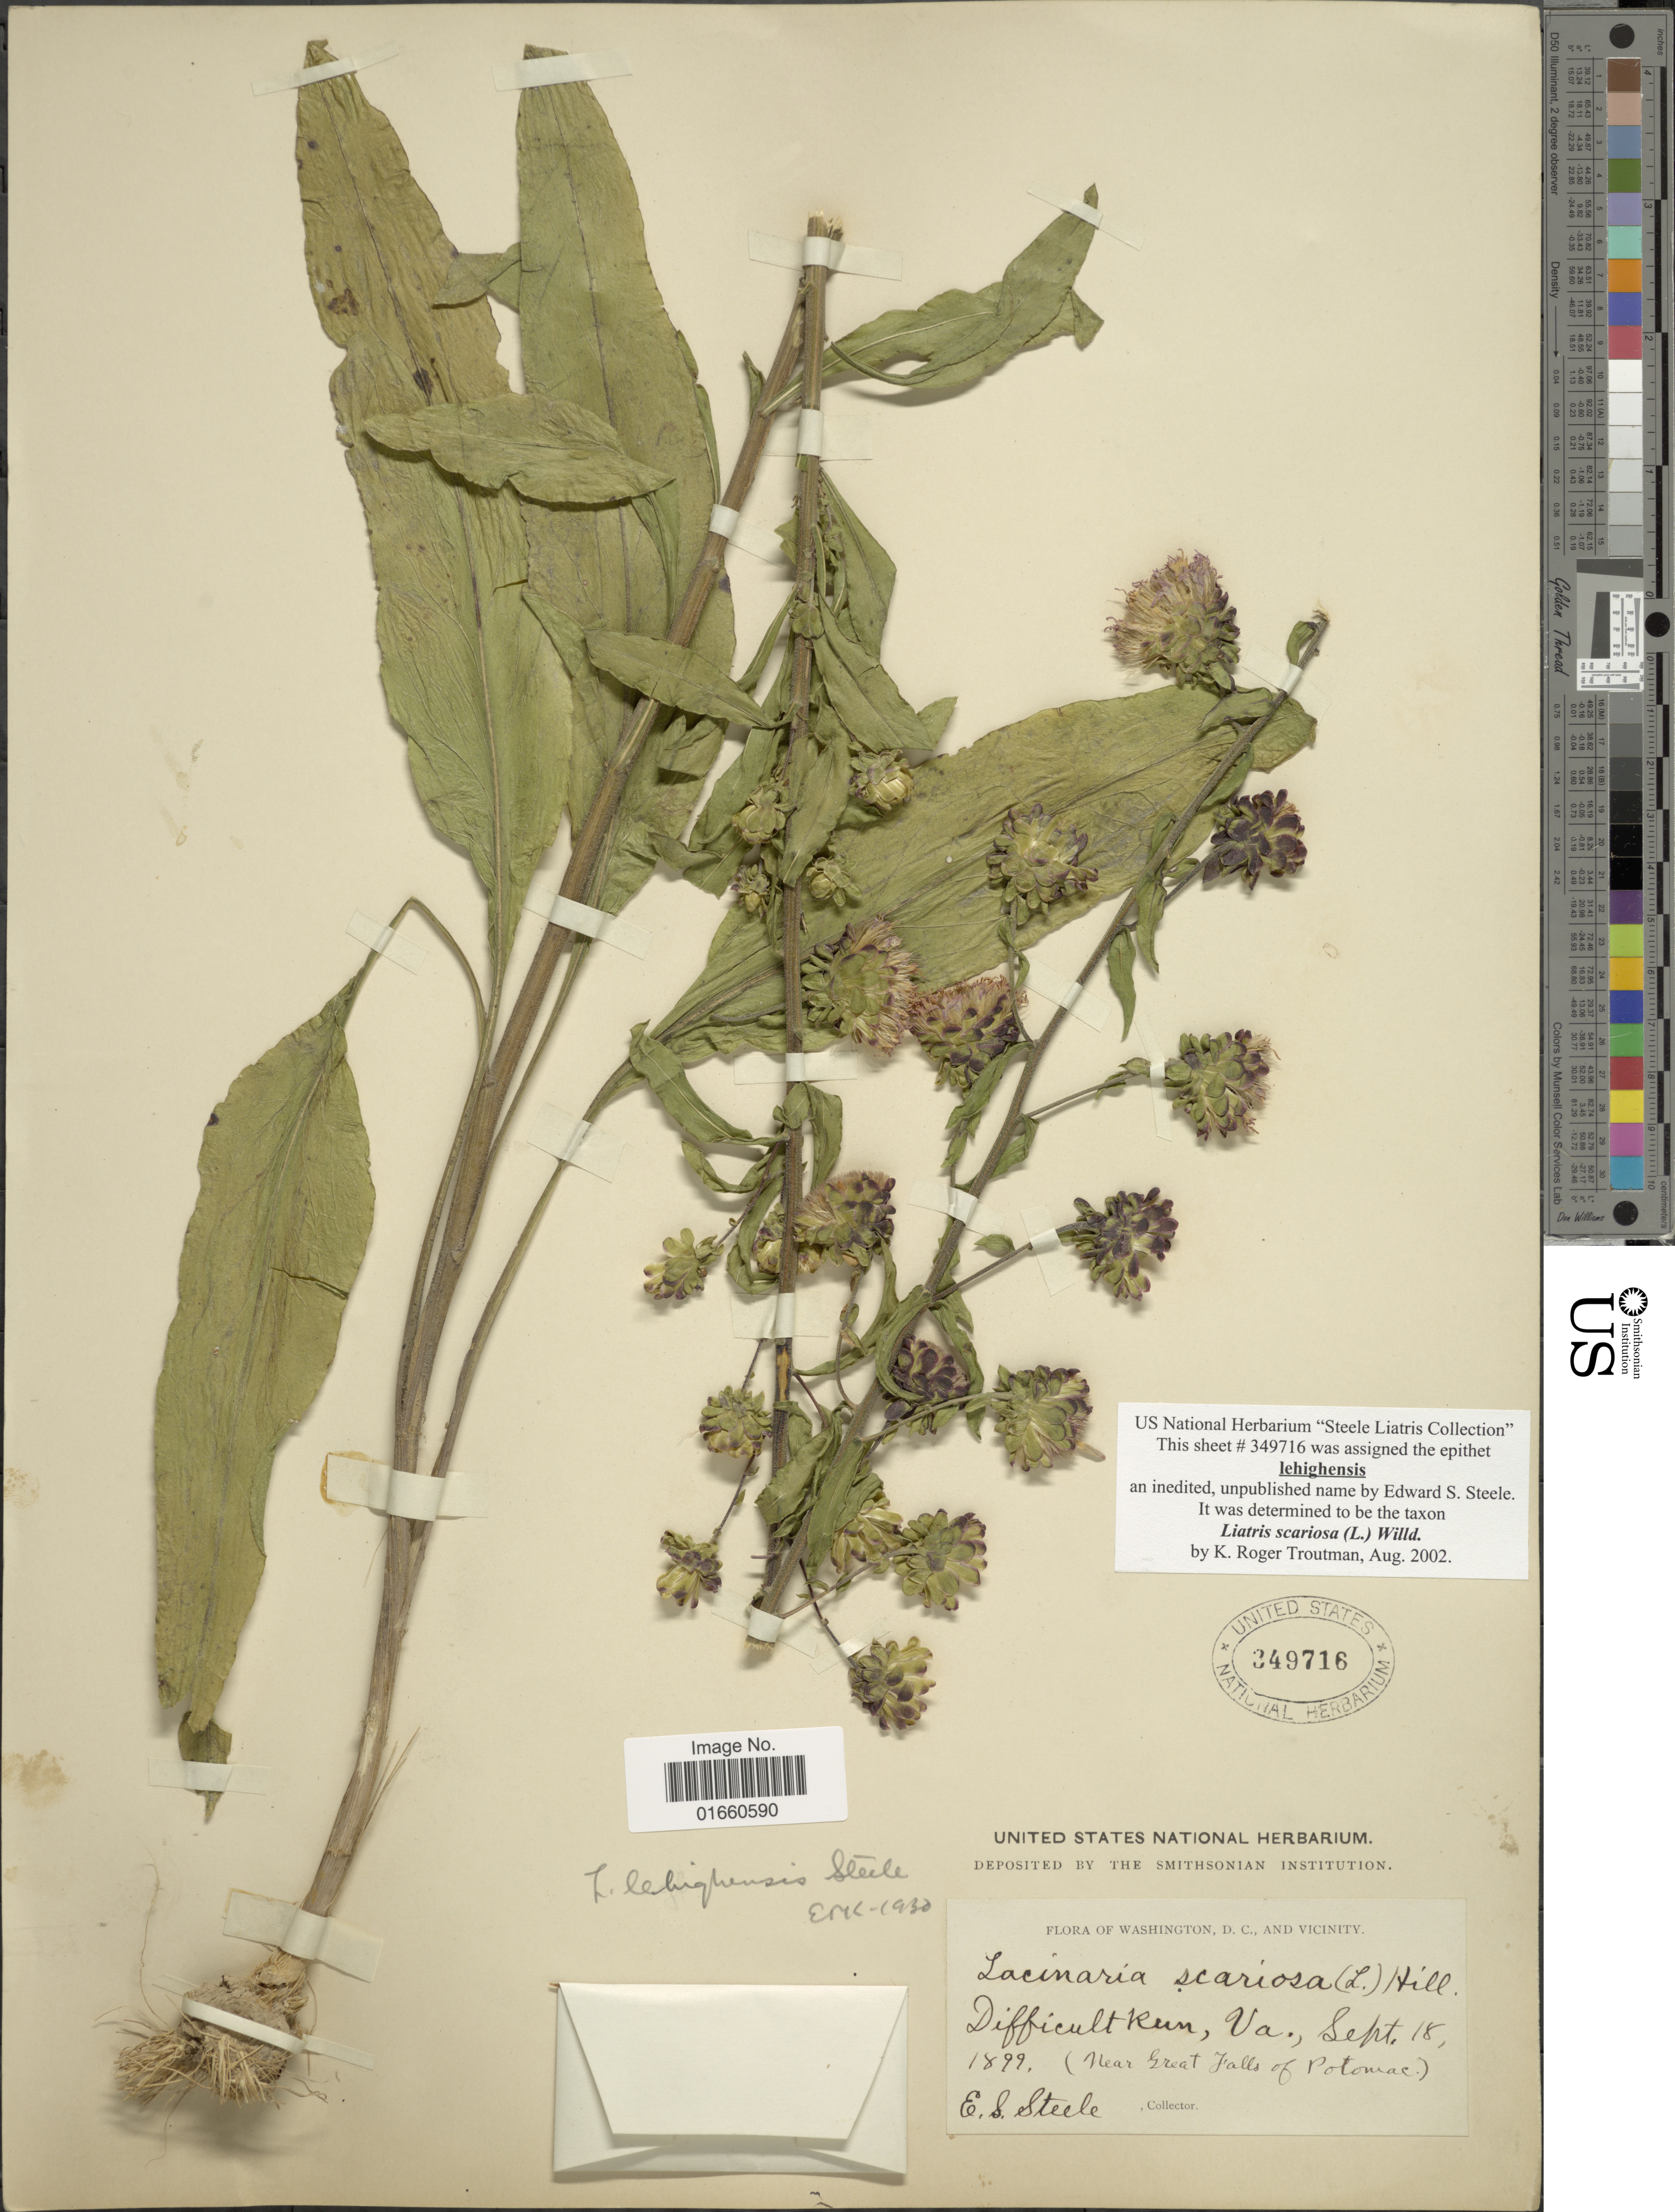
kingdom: Plantae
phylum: Tracheophyta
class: Magnoliopsida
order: Asterales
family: Asteraceae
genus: Liatris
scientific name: Liatris scariosa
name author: (L.) Willd.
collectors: E. Steele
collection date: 1899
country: United States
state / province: District of Columbia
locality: Washington, D. C. and vicinity, Difficult Run, Va.(Near Great Falls of Potomac)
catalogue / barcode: US 349716